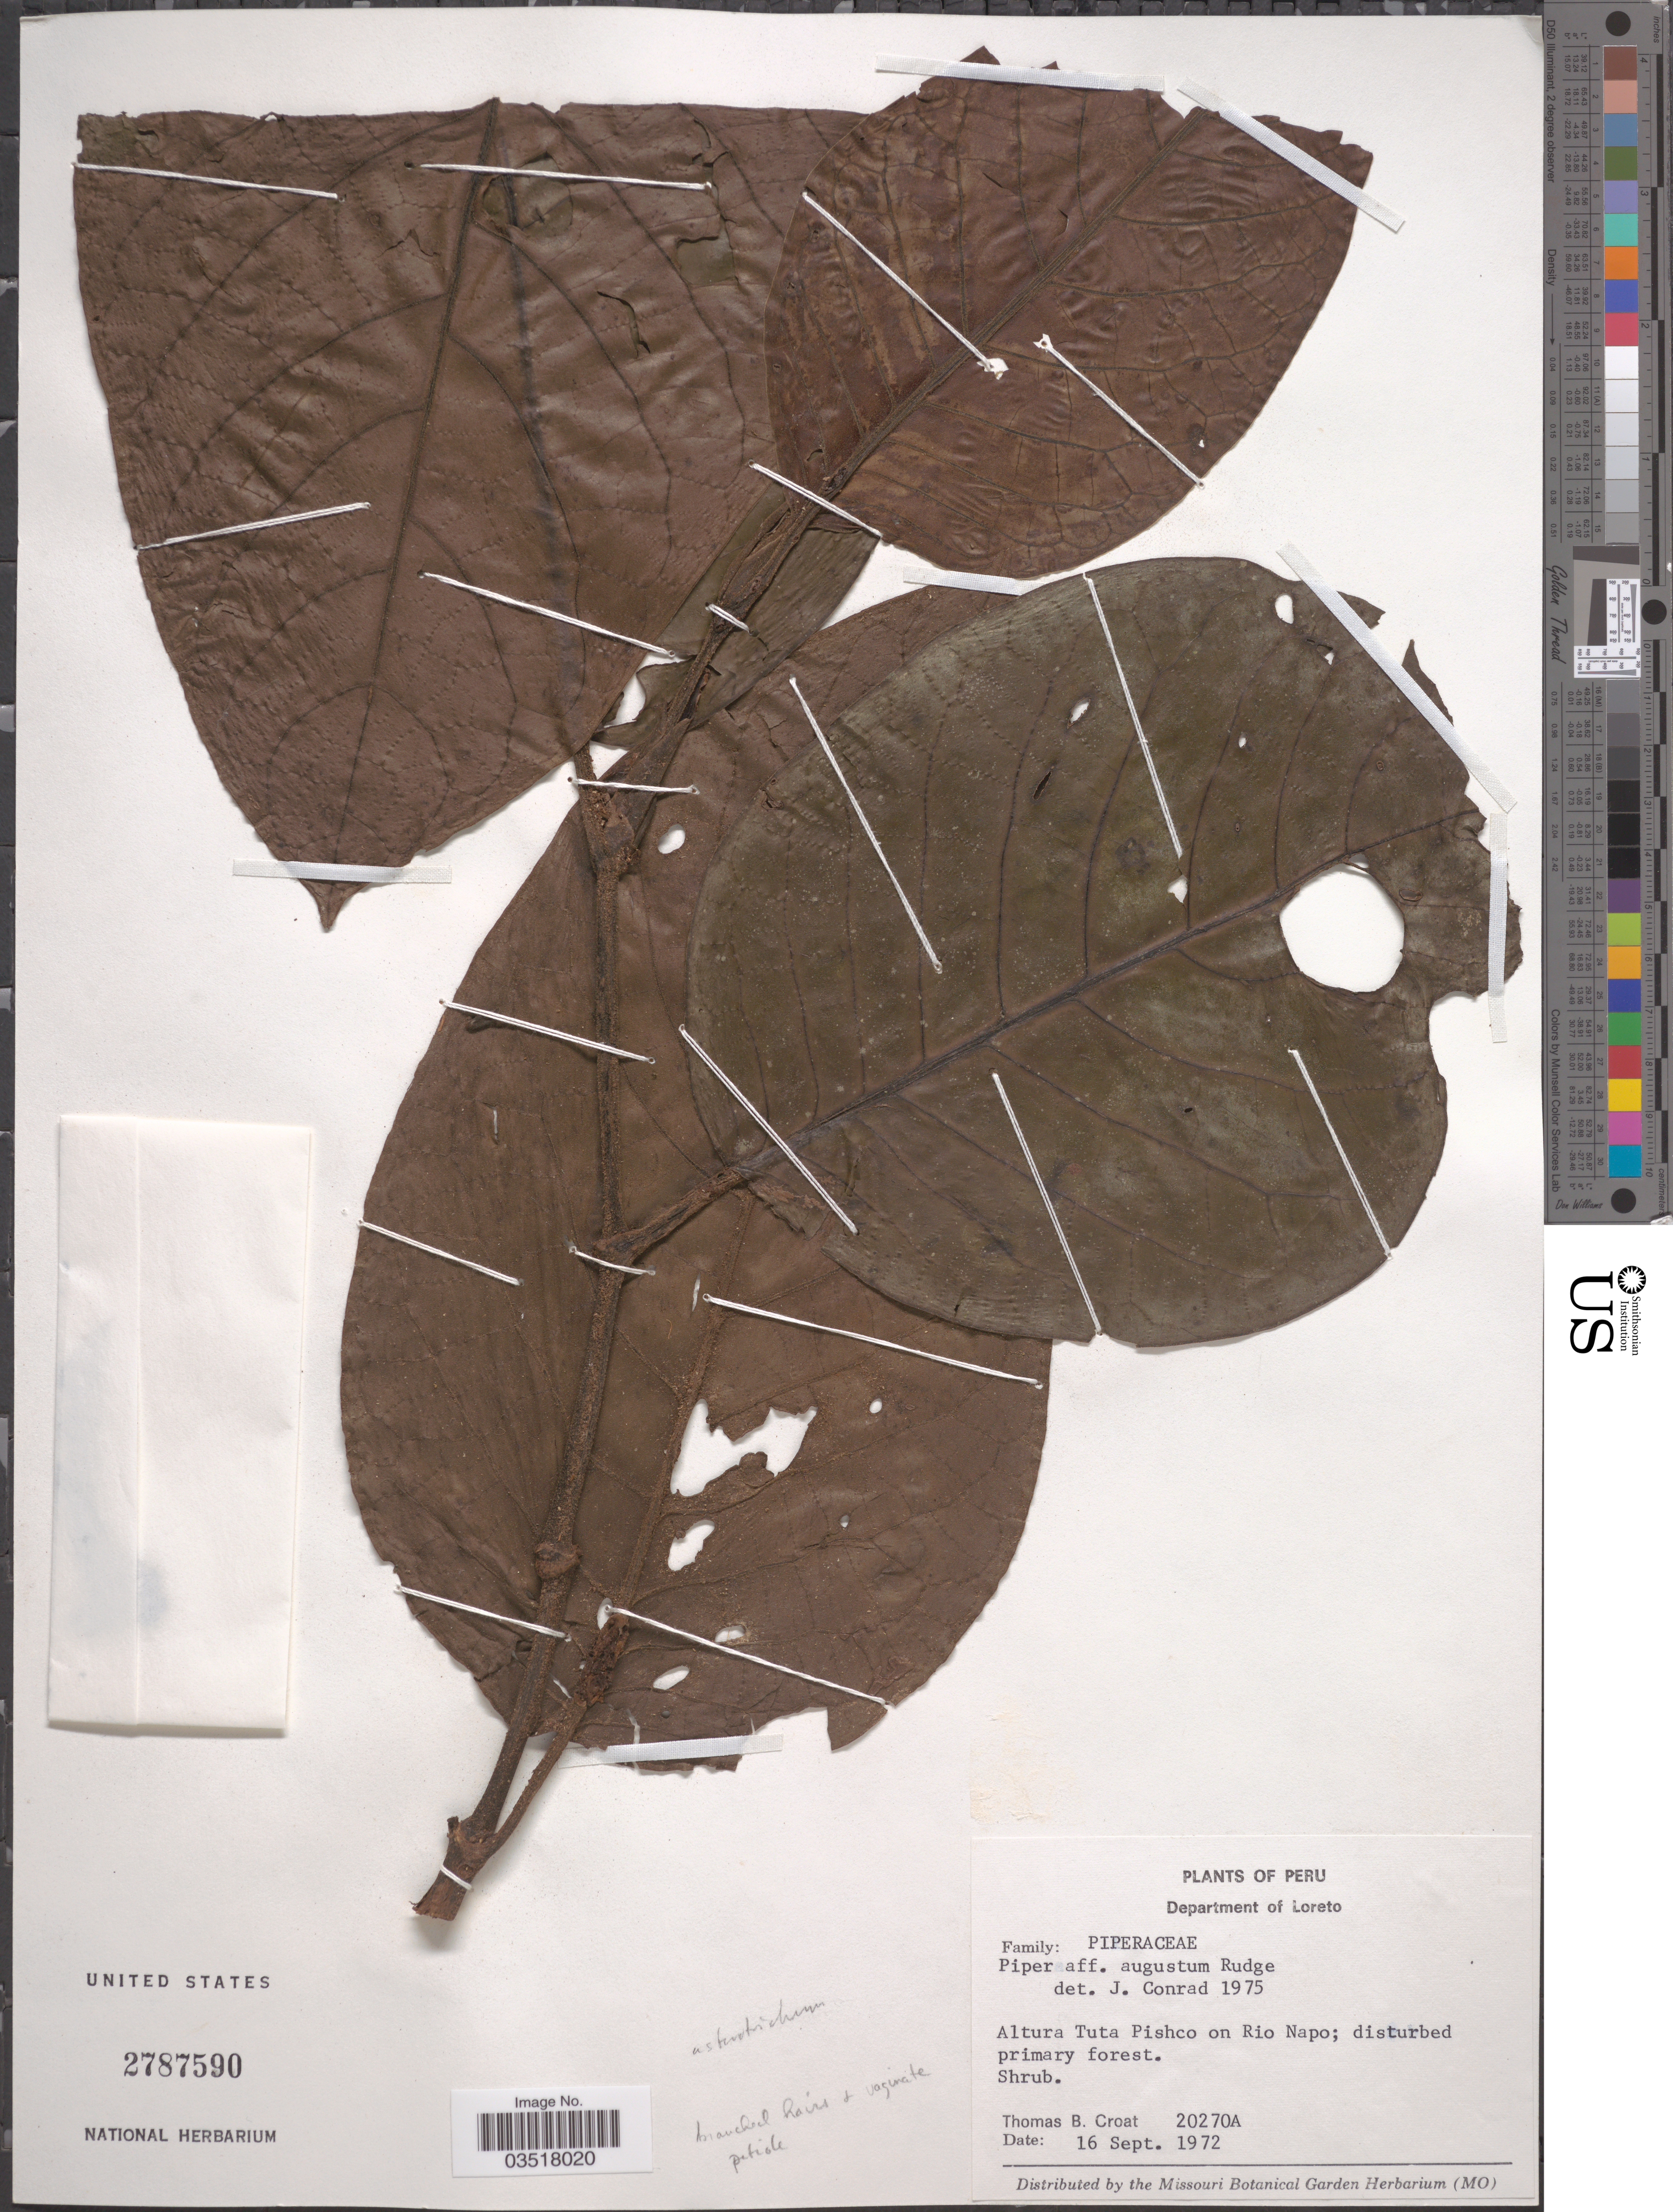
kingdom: Plantae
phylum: Tracheophyta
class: Magnoliopsida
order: Piperales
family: Piperaceae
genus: Piper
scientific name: Piper asterotrichum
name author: C. DC.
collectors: T. B. Croat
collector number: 20270A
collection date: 1972-09-16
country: Peru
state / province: Loreto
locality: Department of Loreto. Altura Tuta Pishco on Rio Napo.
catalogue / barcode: US 2787590